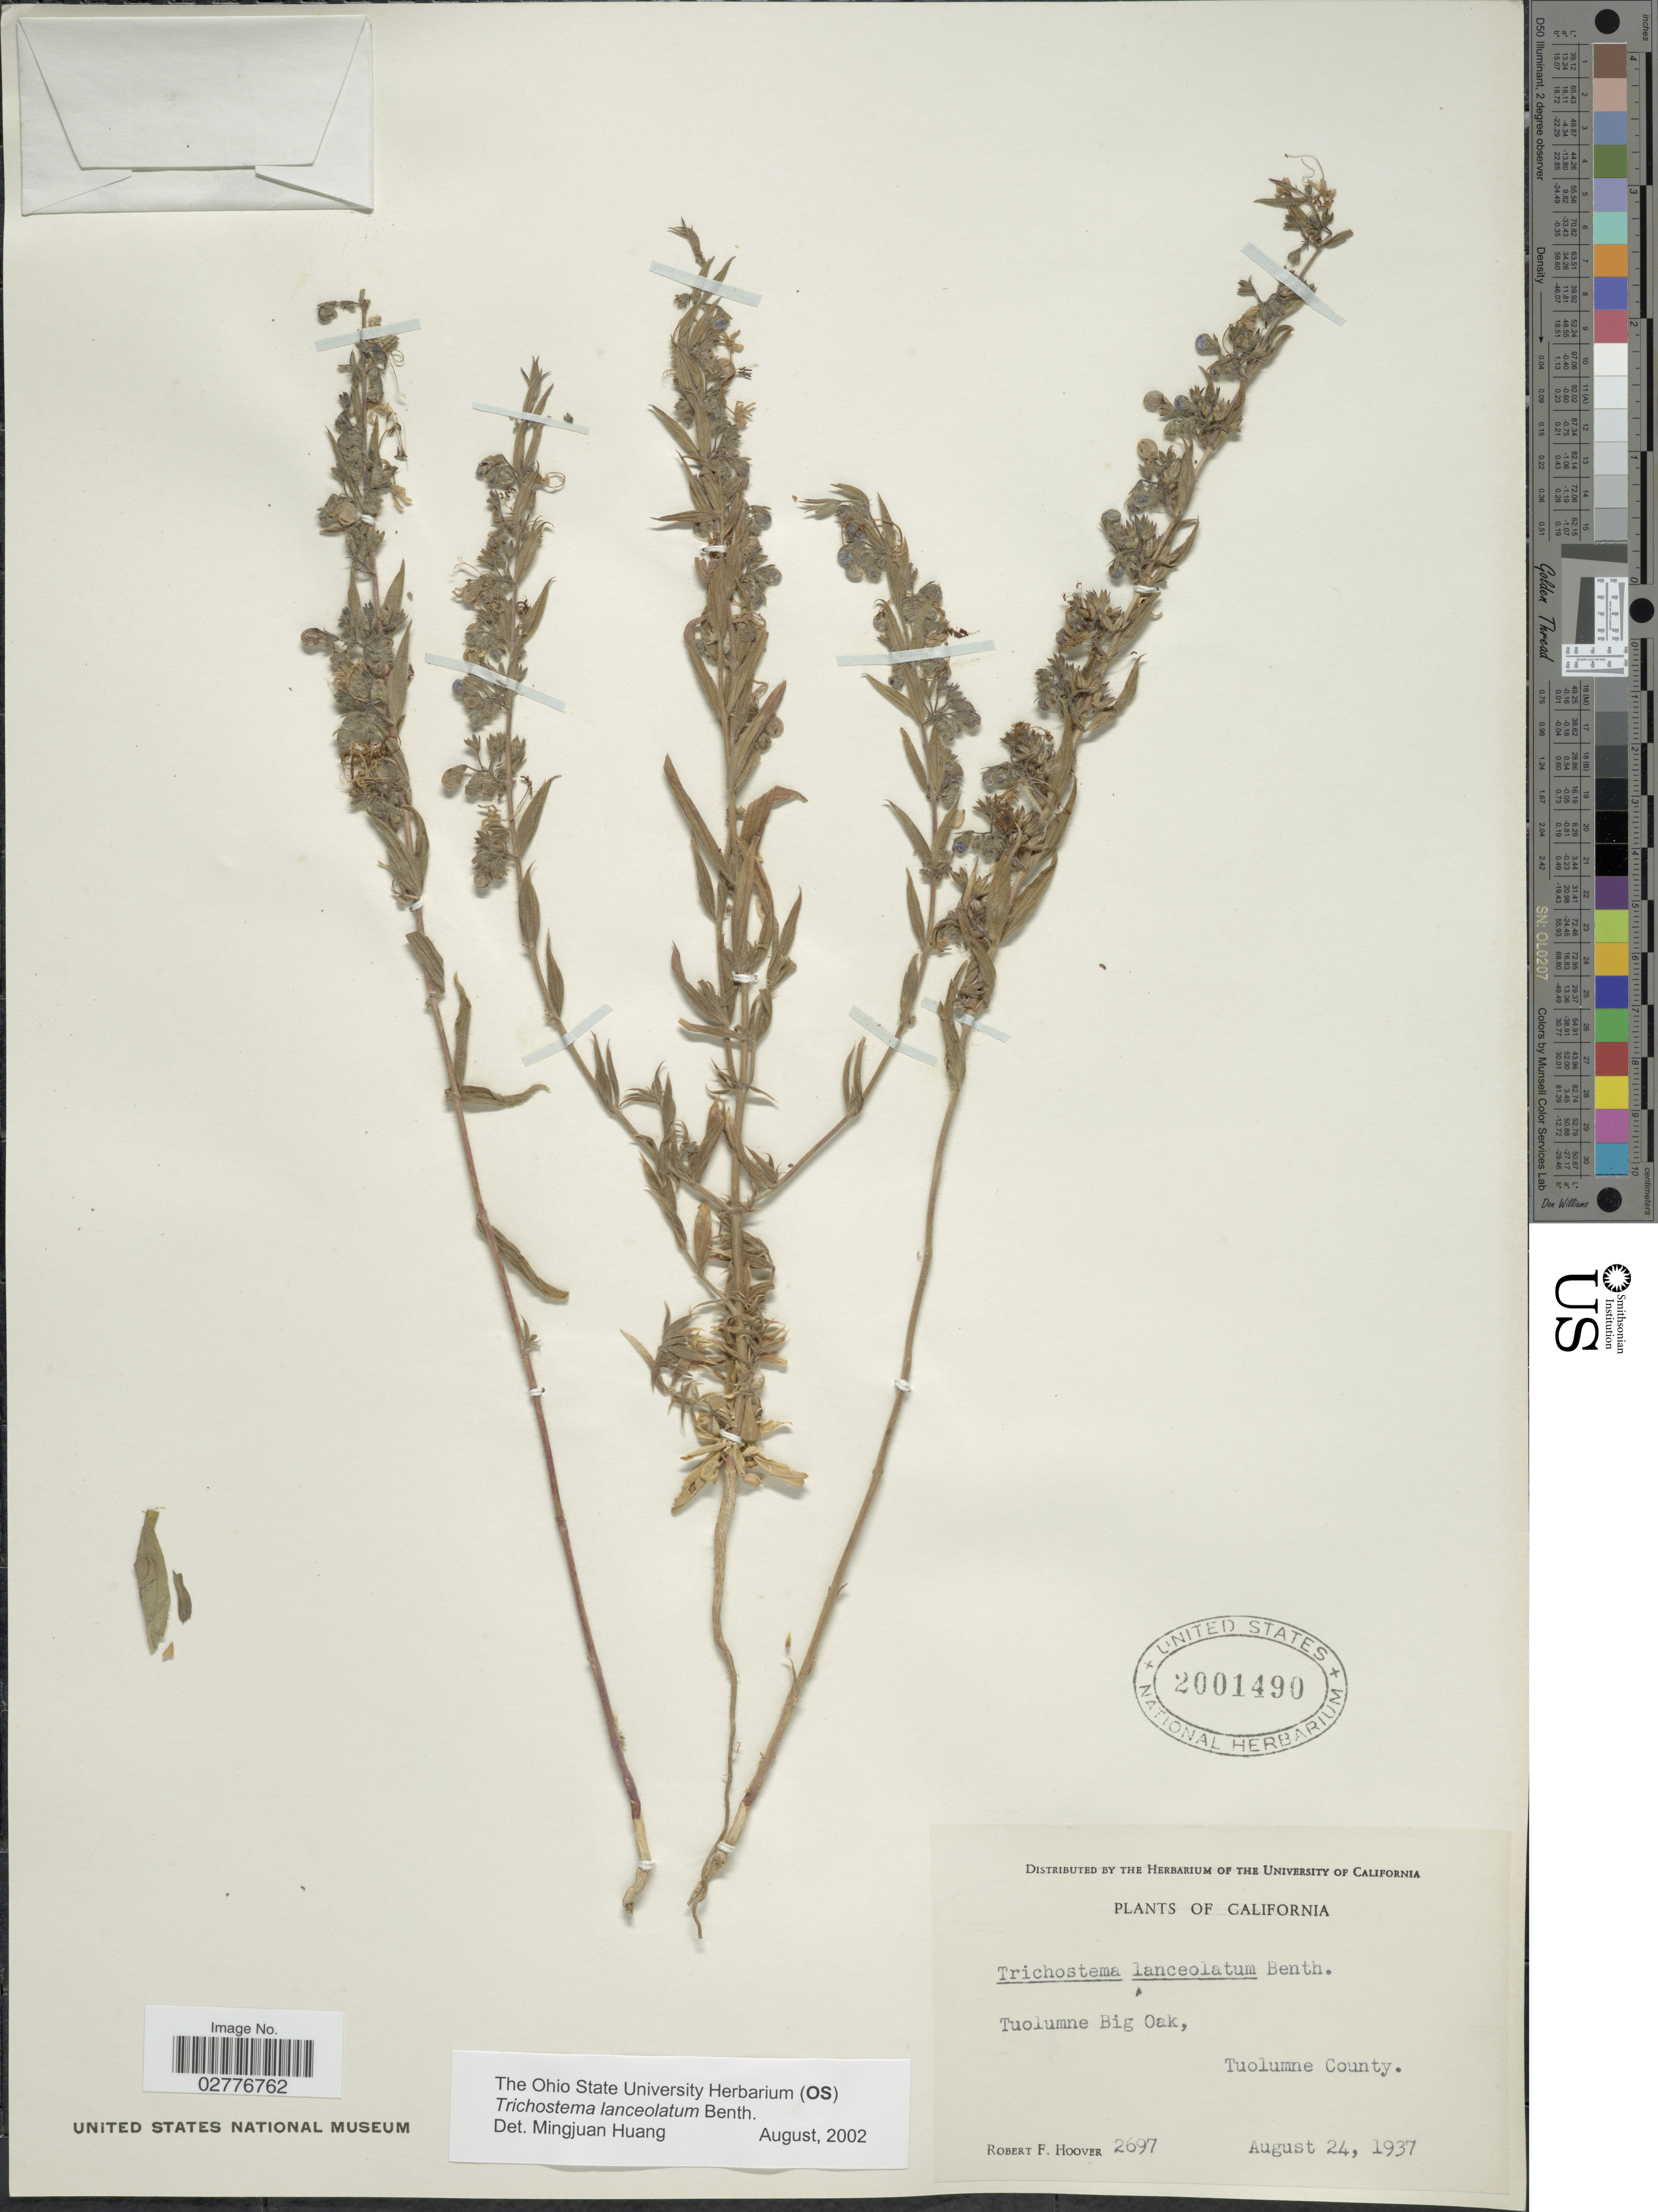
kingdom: Plantae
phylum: Tracheophyta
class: Magnoliopsida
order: Lamiales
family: Lamiaceae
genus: Trichostema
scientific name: Trichostema lanceolatum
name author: Benth.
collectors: R. F. Hoover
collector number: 2697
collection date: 1937-08-24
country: United States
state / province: California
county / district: Tuolumne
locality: Tuolumne Big Oak, Tuolumne County.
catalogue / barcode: US 2001490